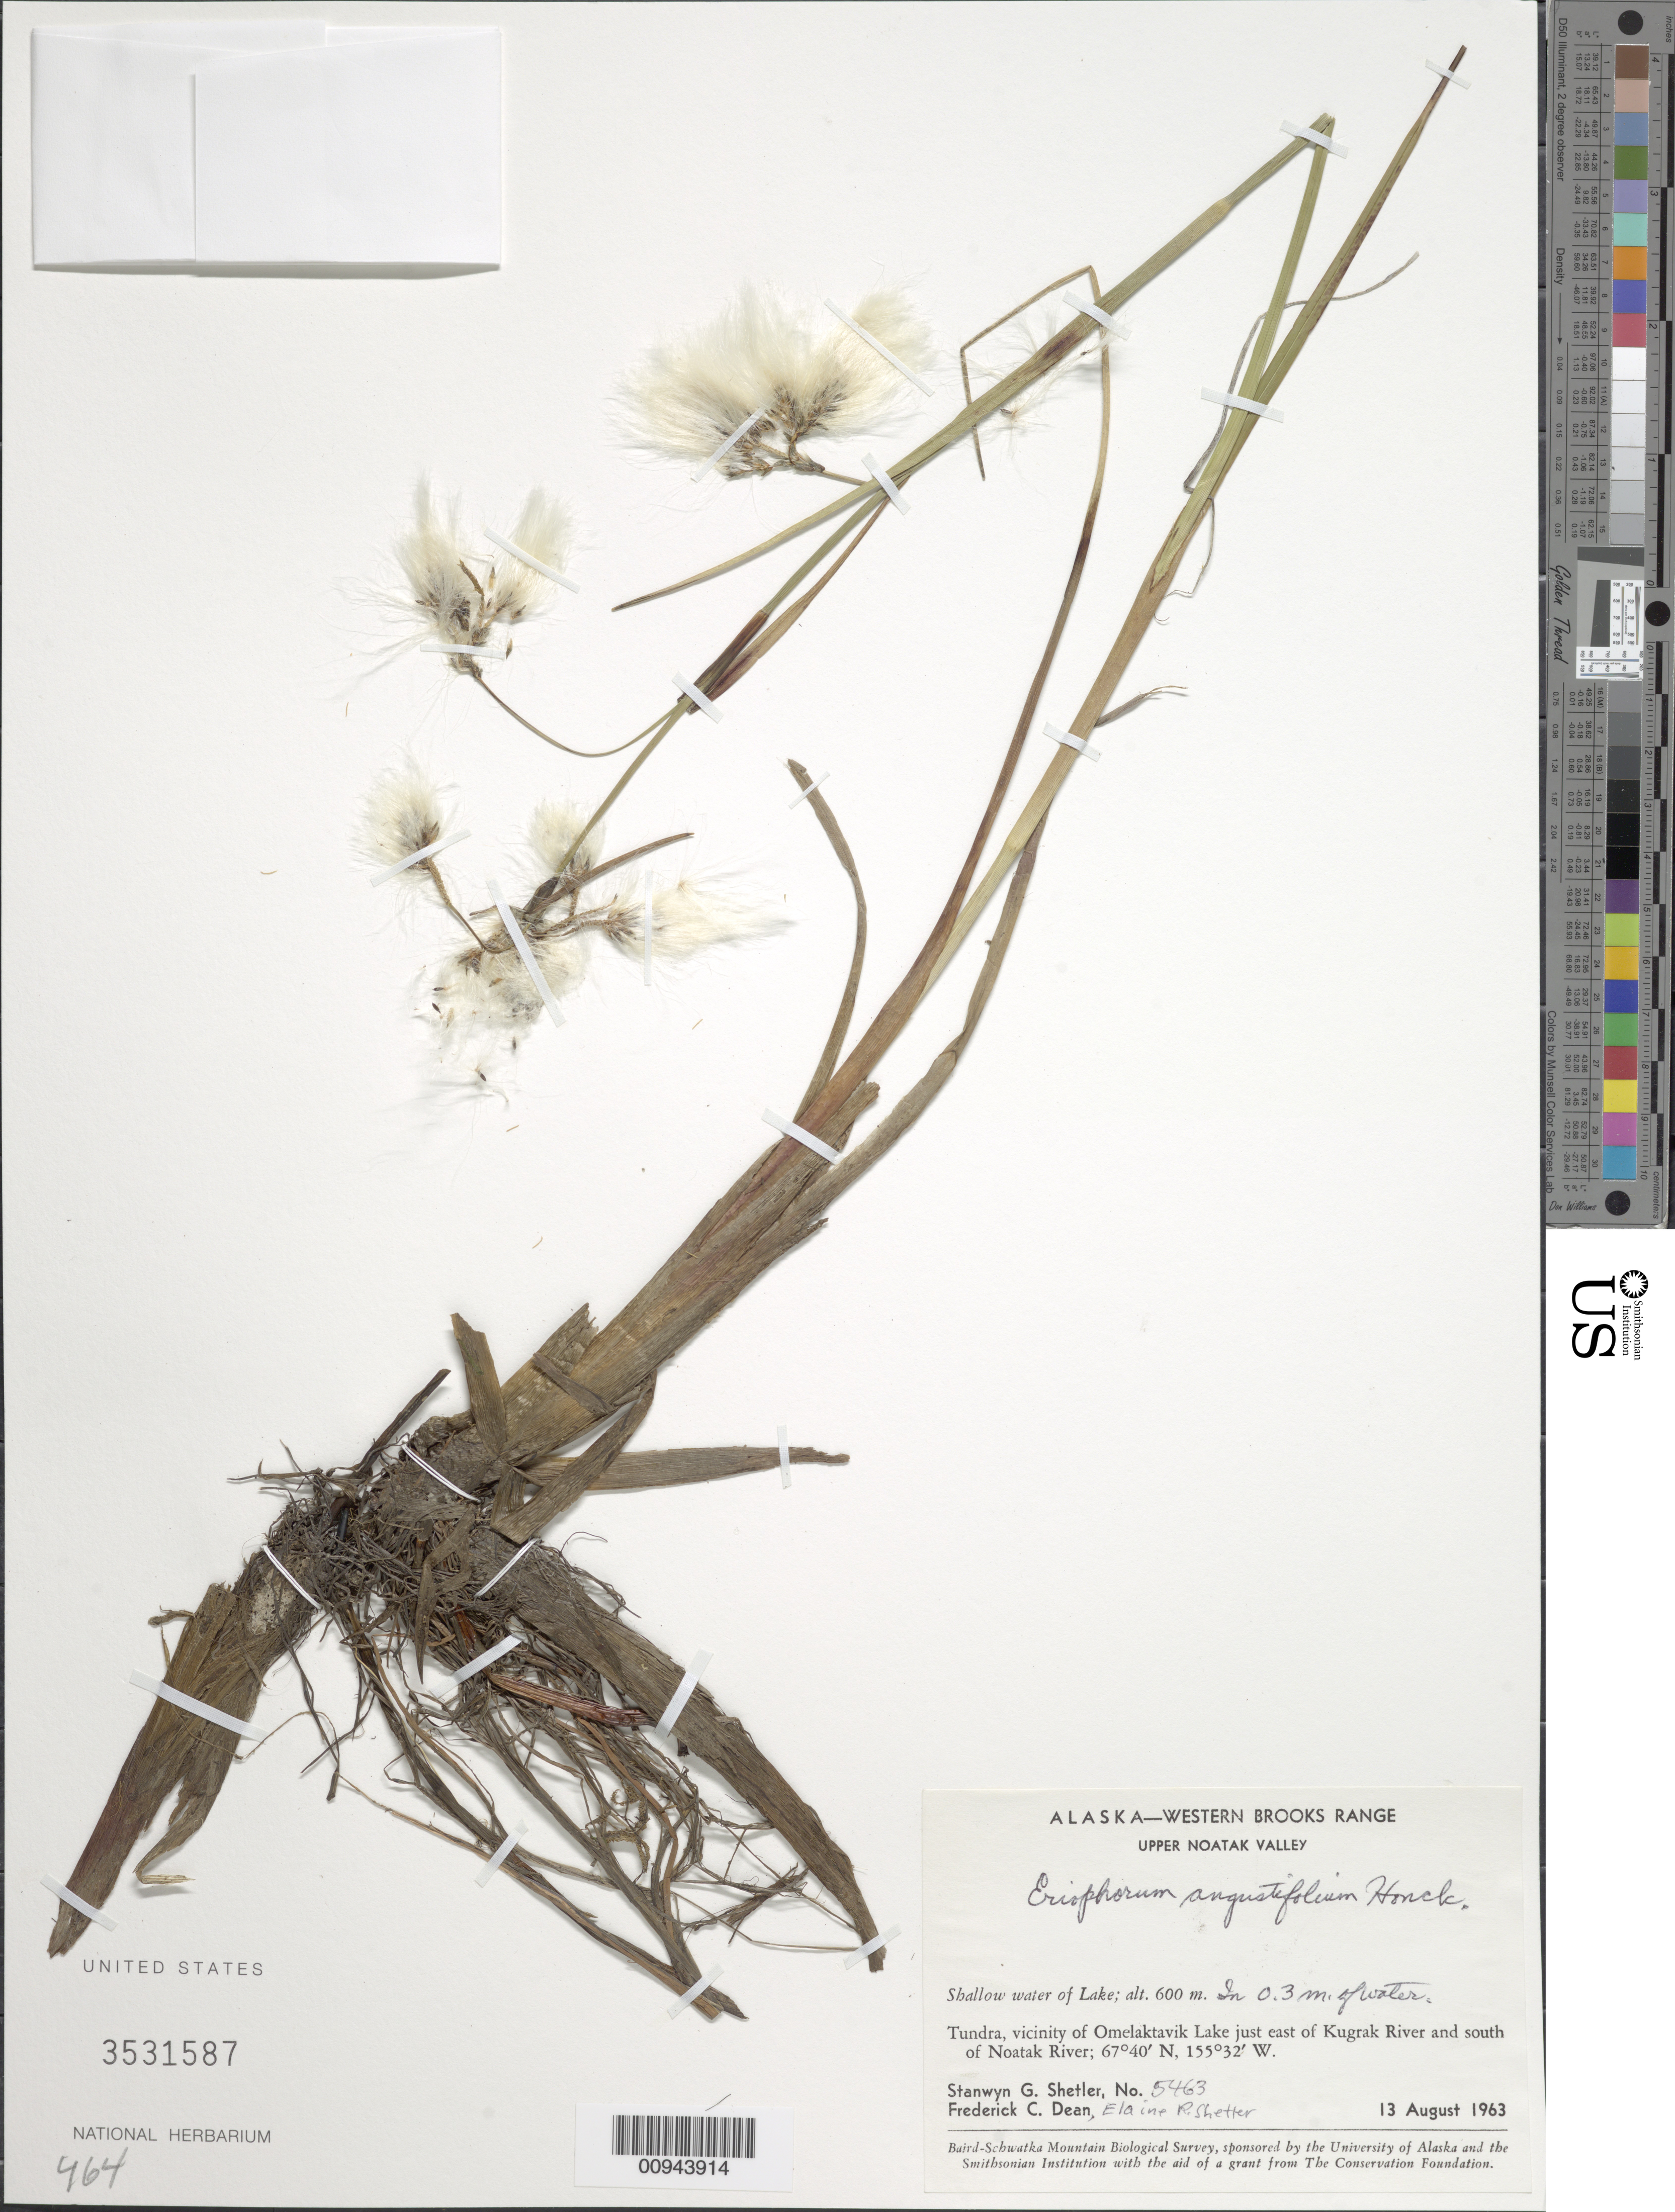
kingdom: Plantae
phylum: Tracheophyta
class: Liliopsida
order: Poales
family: Cyperaceae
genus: Eriophorum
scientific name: Eriophorum angustifolium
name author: Honck.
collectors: S. Shetler, F. C. Dean & E. R. Shetler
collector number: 5463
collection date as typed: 13 Aug 1963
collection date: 1963-08-13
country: United States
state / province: Alaska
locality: Vicinity of Omelaktavik Lake just east of Kugrak River and south of Noatak River. Western Brooks Range, Upper Noatak Valley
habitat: Tundra. Shallow water of Lake. In 0.3 m. of water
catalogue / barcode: US 3531587